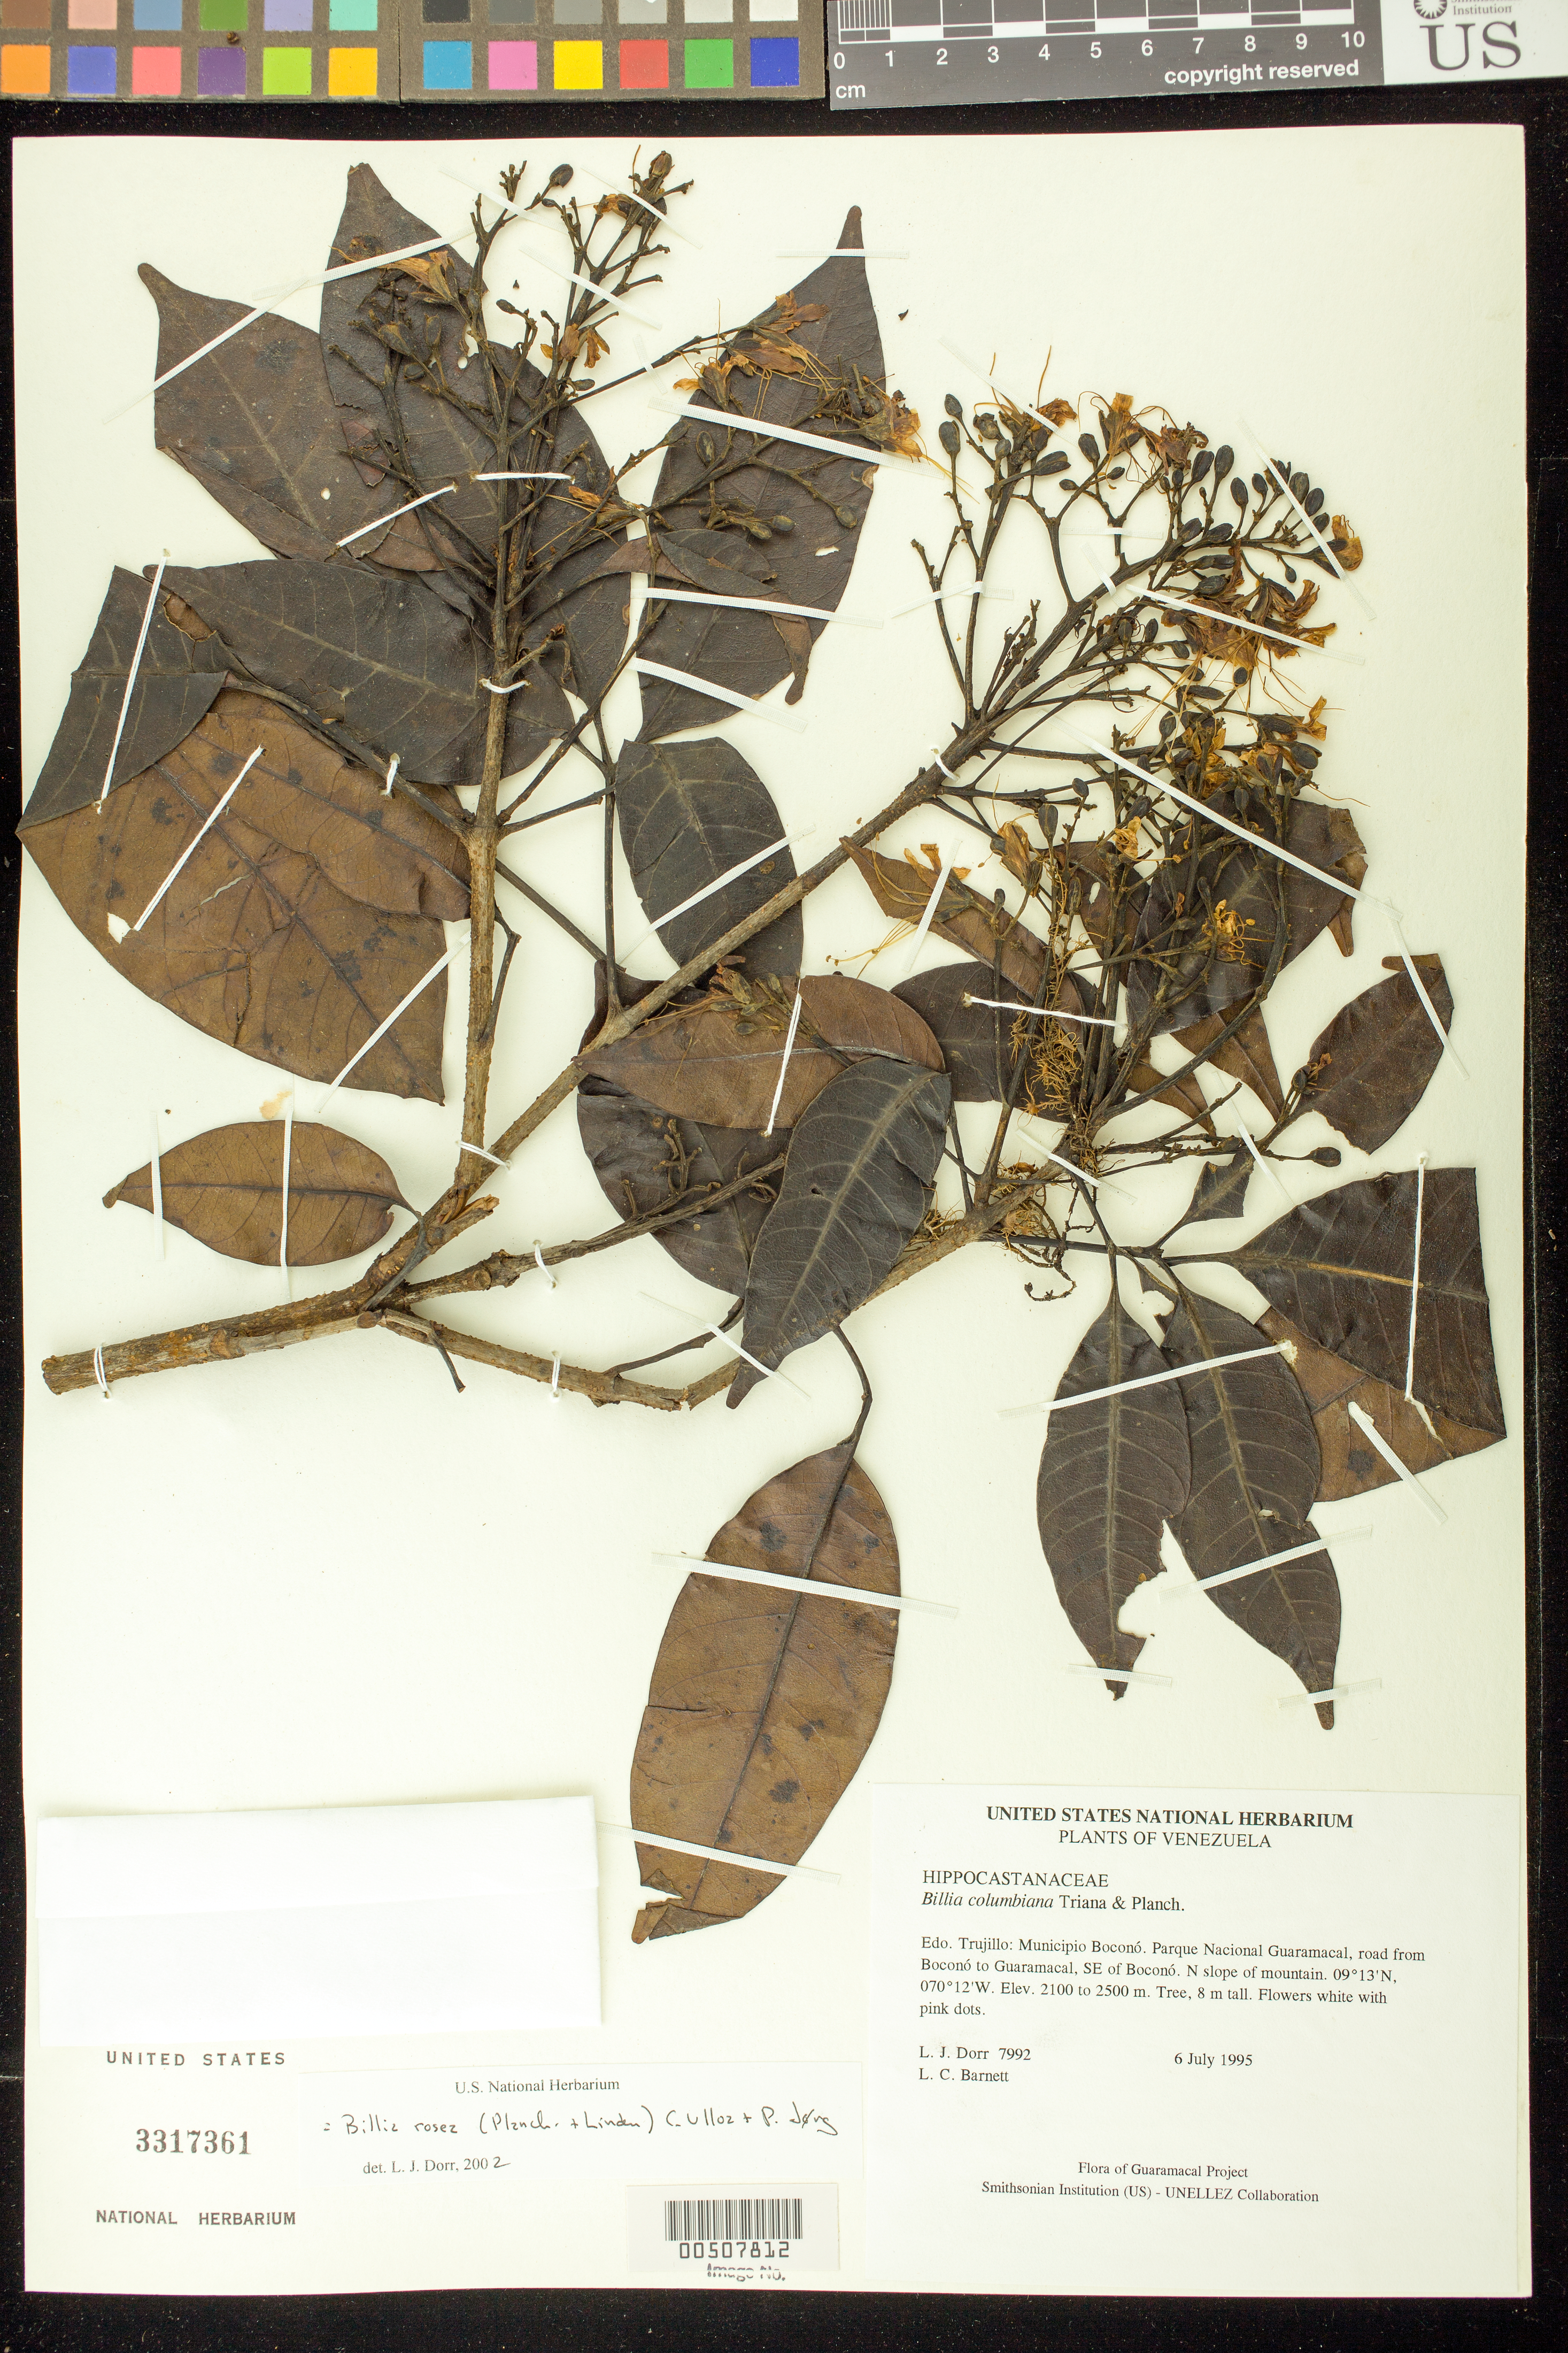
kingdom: Plantae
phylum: Tracheophyta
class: Magnoliopsida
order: Sapindales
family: Sapindaceae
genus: Billia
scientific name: Billia rosea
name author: (Planch. & Linden) C. Ulloa & P.M. Jørg.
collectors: L. J. Dorr & L. C. Barnett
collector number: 7992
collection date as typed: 06 Jul 1995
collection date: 1995-07-06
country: Venezuela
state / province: Trujillo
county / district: Boconó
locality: Parque Nacional Guaramacal, road from Boconó to Guaramacal, SE of Boconó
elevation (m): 2100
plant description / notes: PORT, US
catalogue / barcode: US 3317361